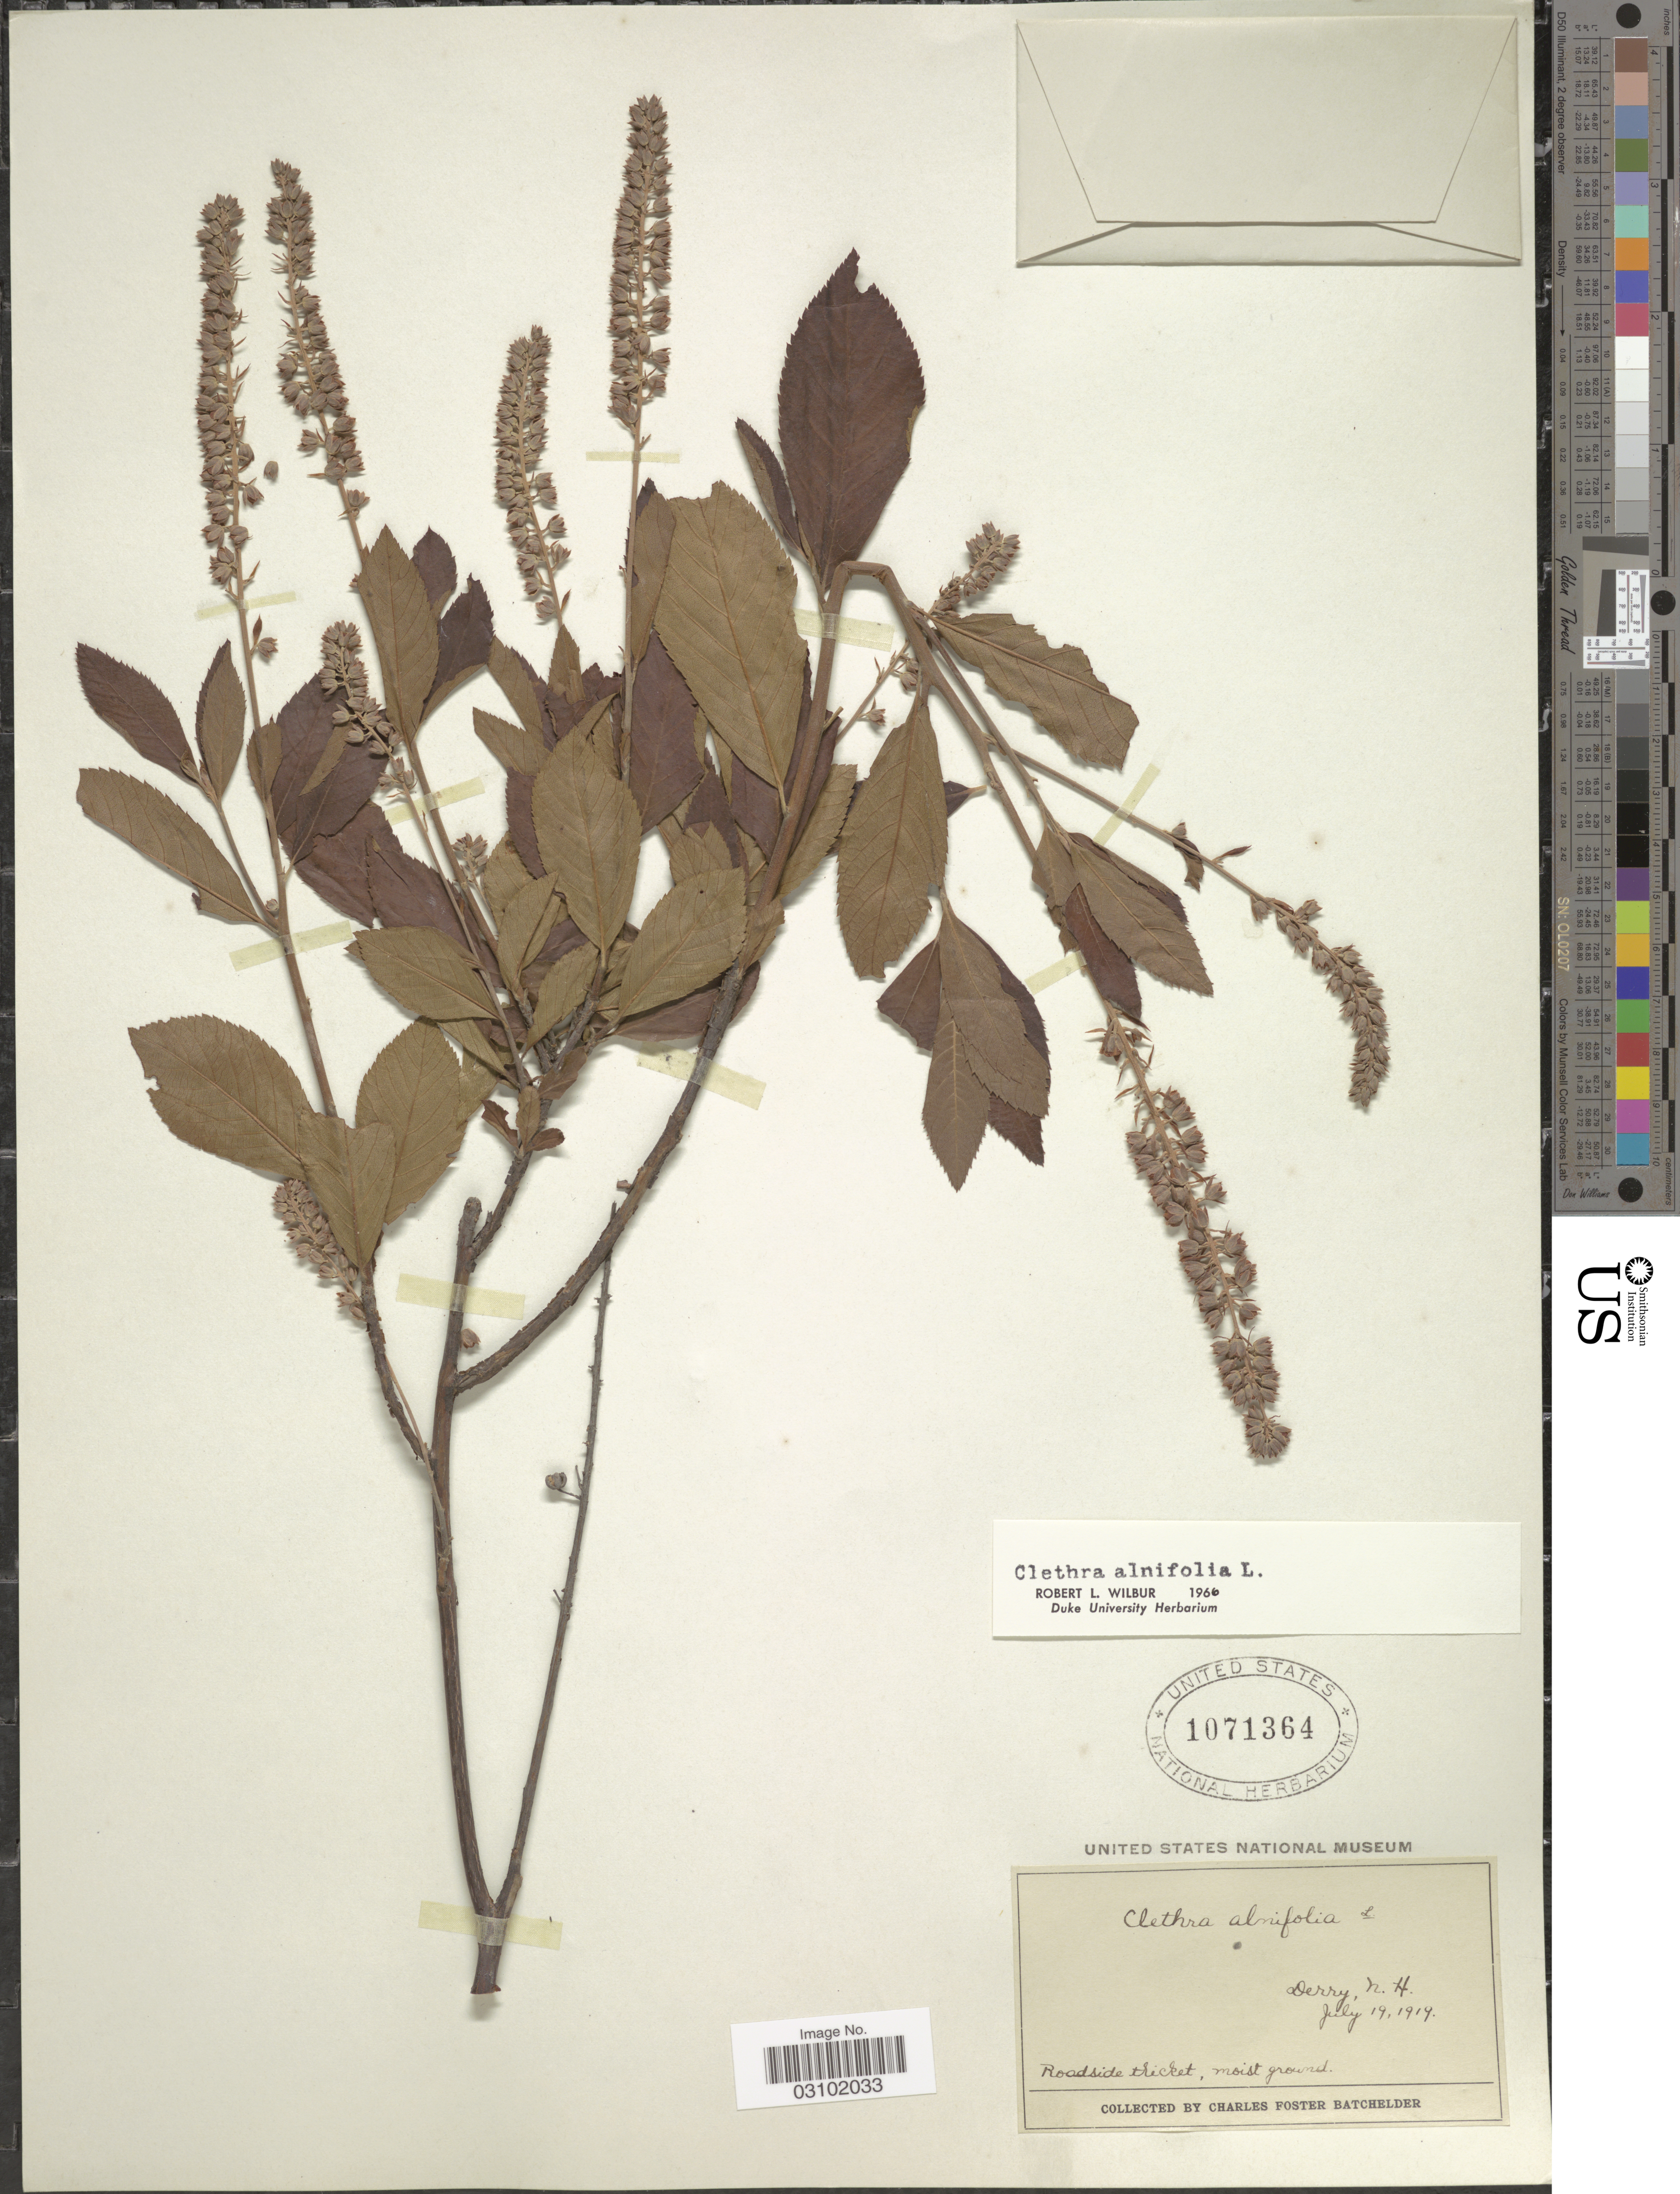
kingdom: Plantae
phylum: Tracheophyta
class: Magnoliopsida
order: Ericales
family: Clethraceae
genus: Clethra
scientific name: Clethra alnifolia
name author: L.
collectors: C. Batchelder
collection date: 1914-07-19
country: United States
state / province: New Hampshire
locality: Derry.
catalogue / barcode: US 1071364